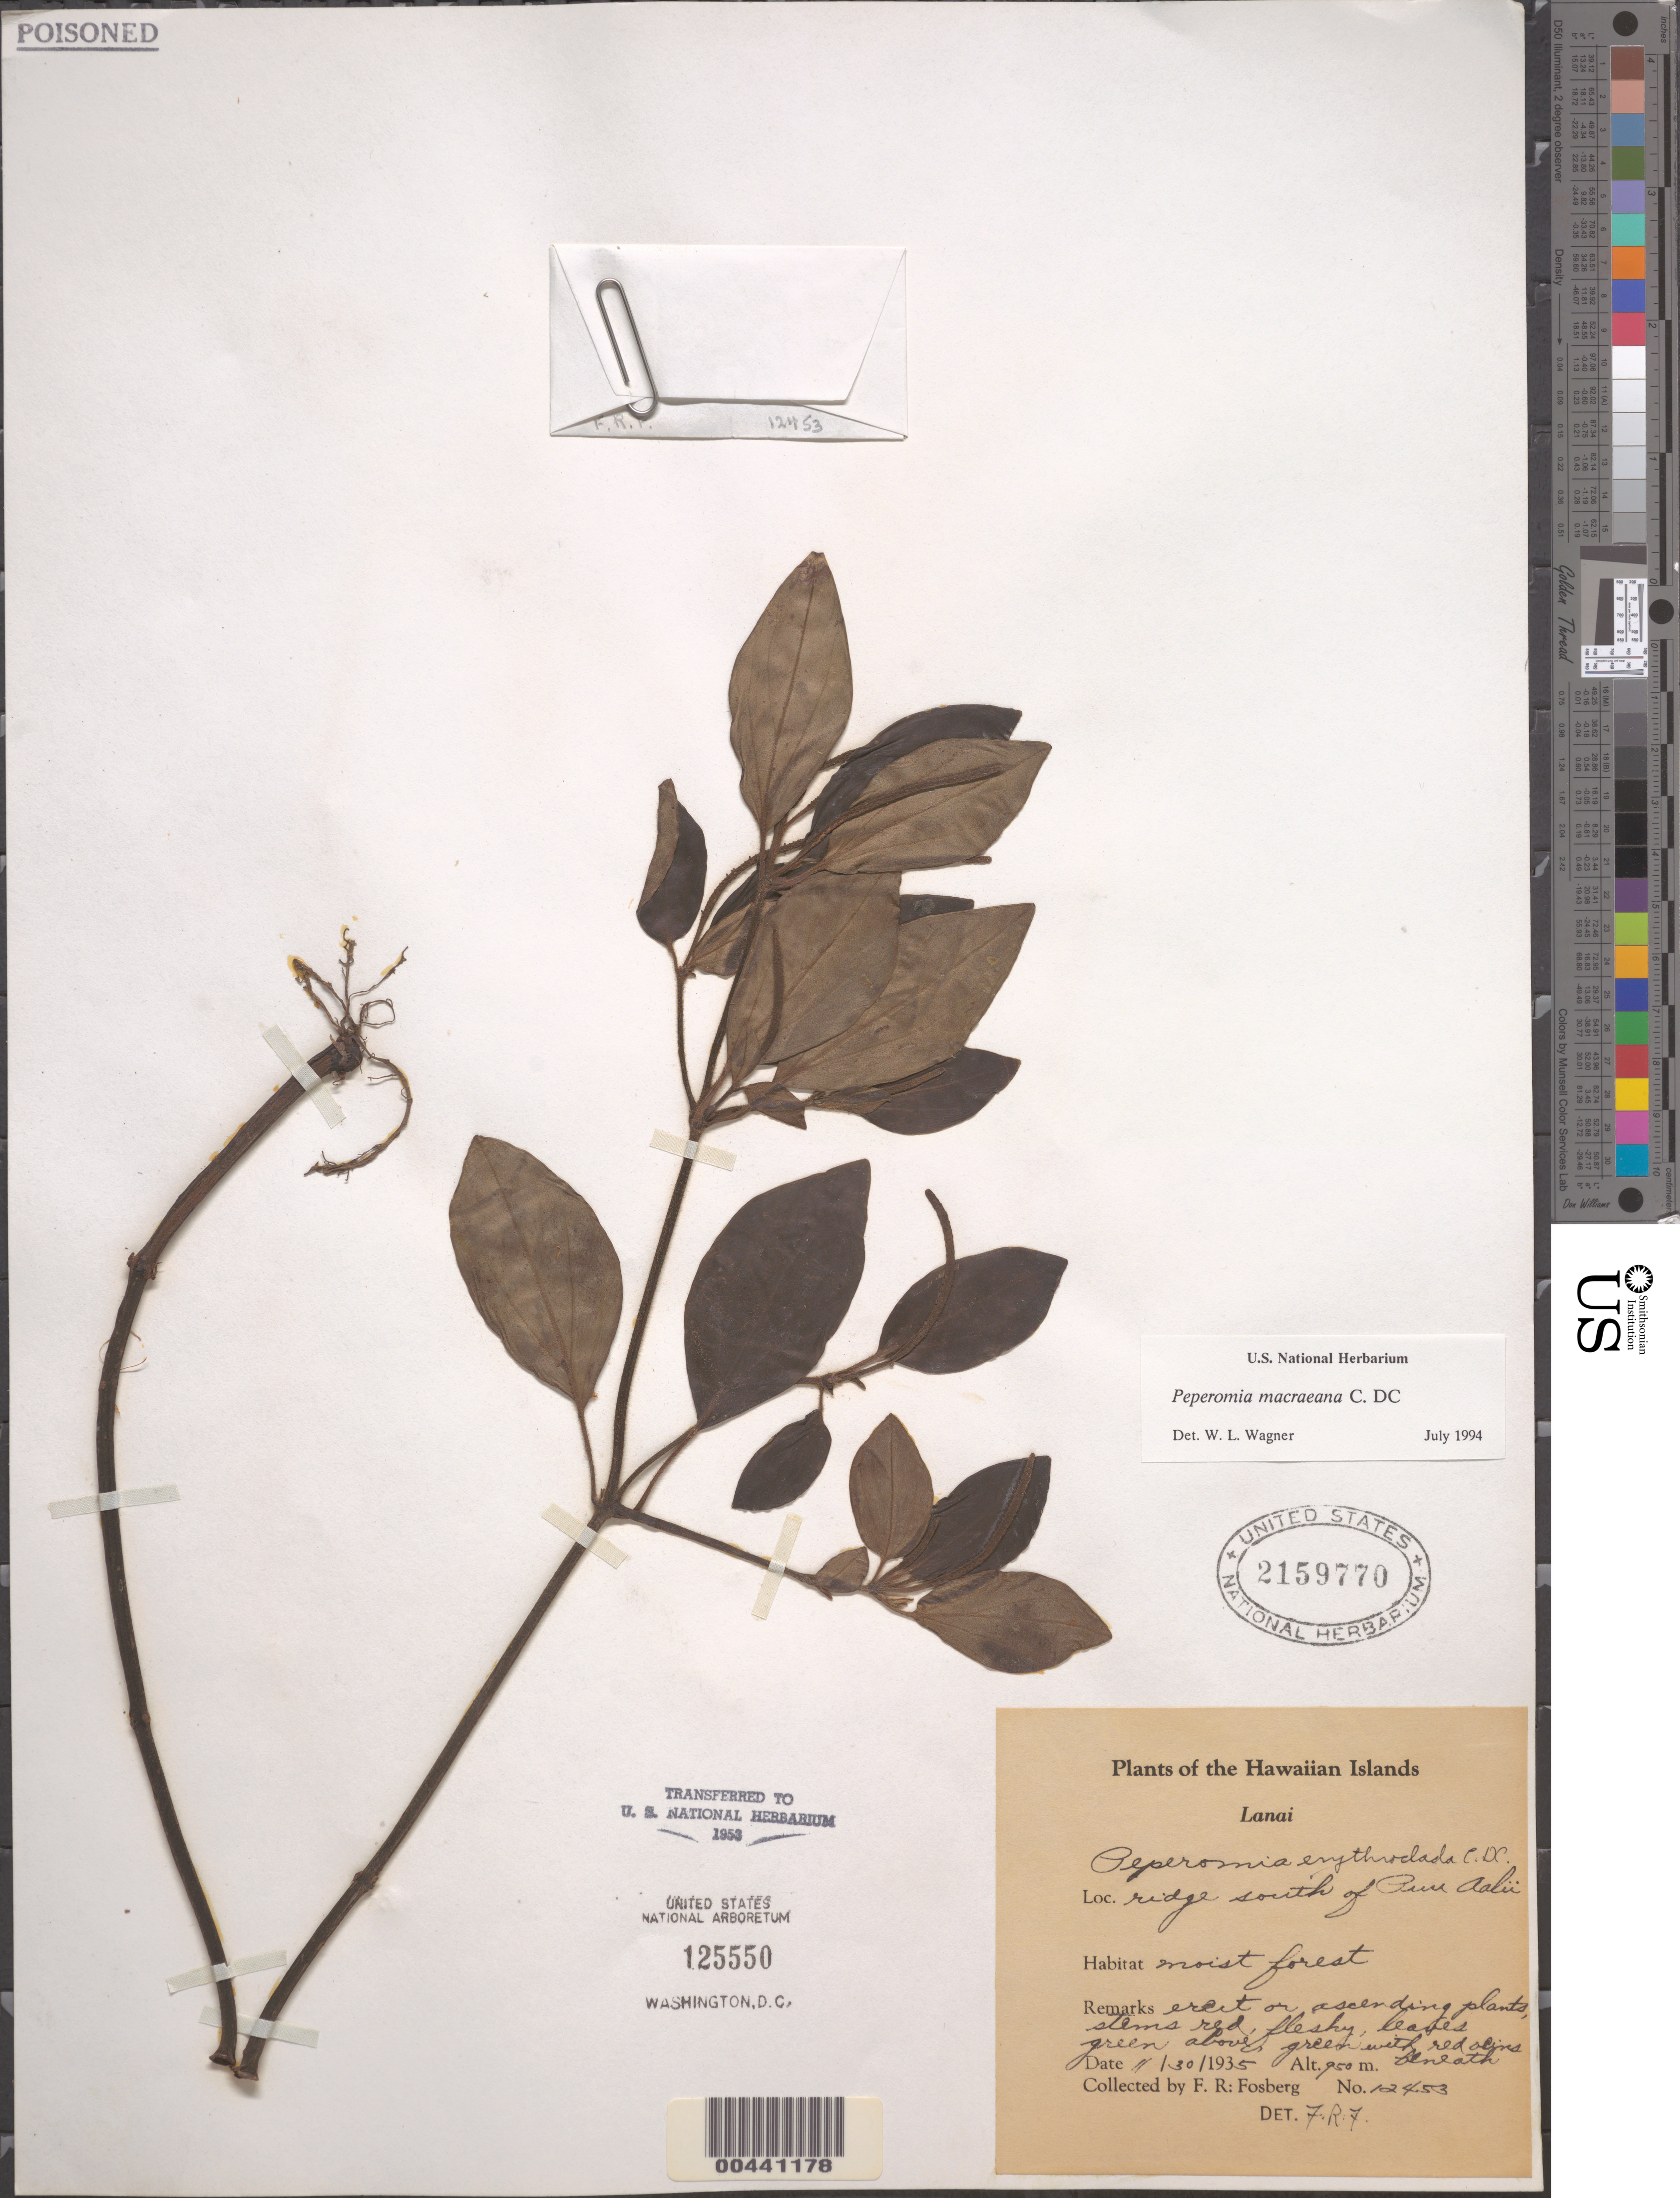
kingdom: Plantae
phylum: Tracheophyta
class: Magnoliopsida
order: Piperales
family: Piperaceae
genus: Peperomia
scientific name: Peperomia macraeana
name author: C. DC.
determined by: Wagner, W. L., (BOT), Smithsonian Institution - National Museum of Natural History (UNITED STATES)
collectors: F. R. Fosberg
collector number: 12453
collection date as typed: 30 Nov 1935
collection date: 1935-11-30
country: United States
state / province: Hawaii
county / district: Maui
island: Lana'i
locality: Ridge South of Puu Aalii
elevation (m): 950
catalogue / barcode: US 2159770